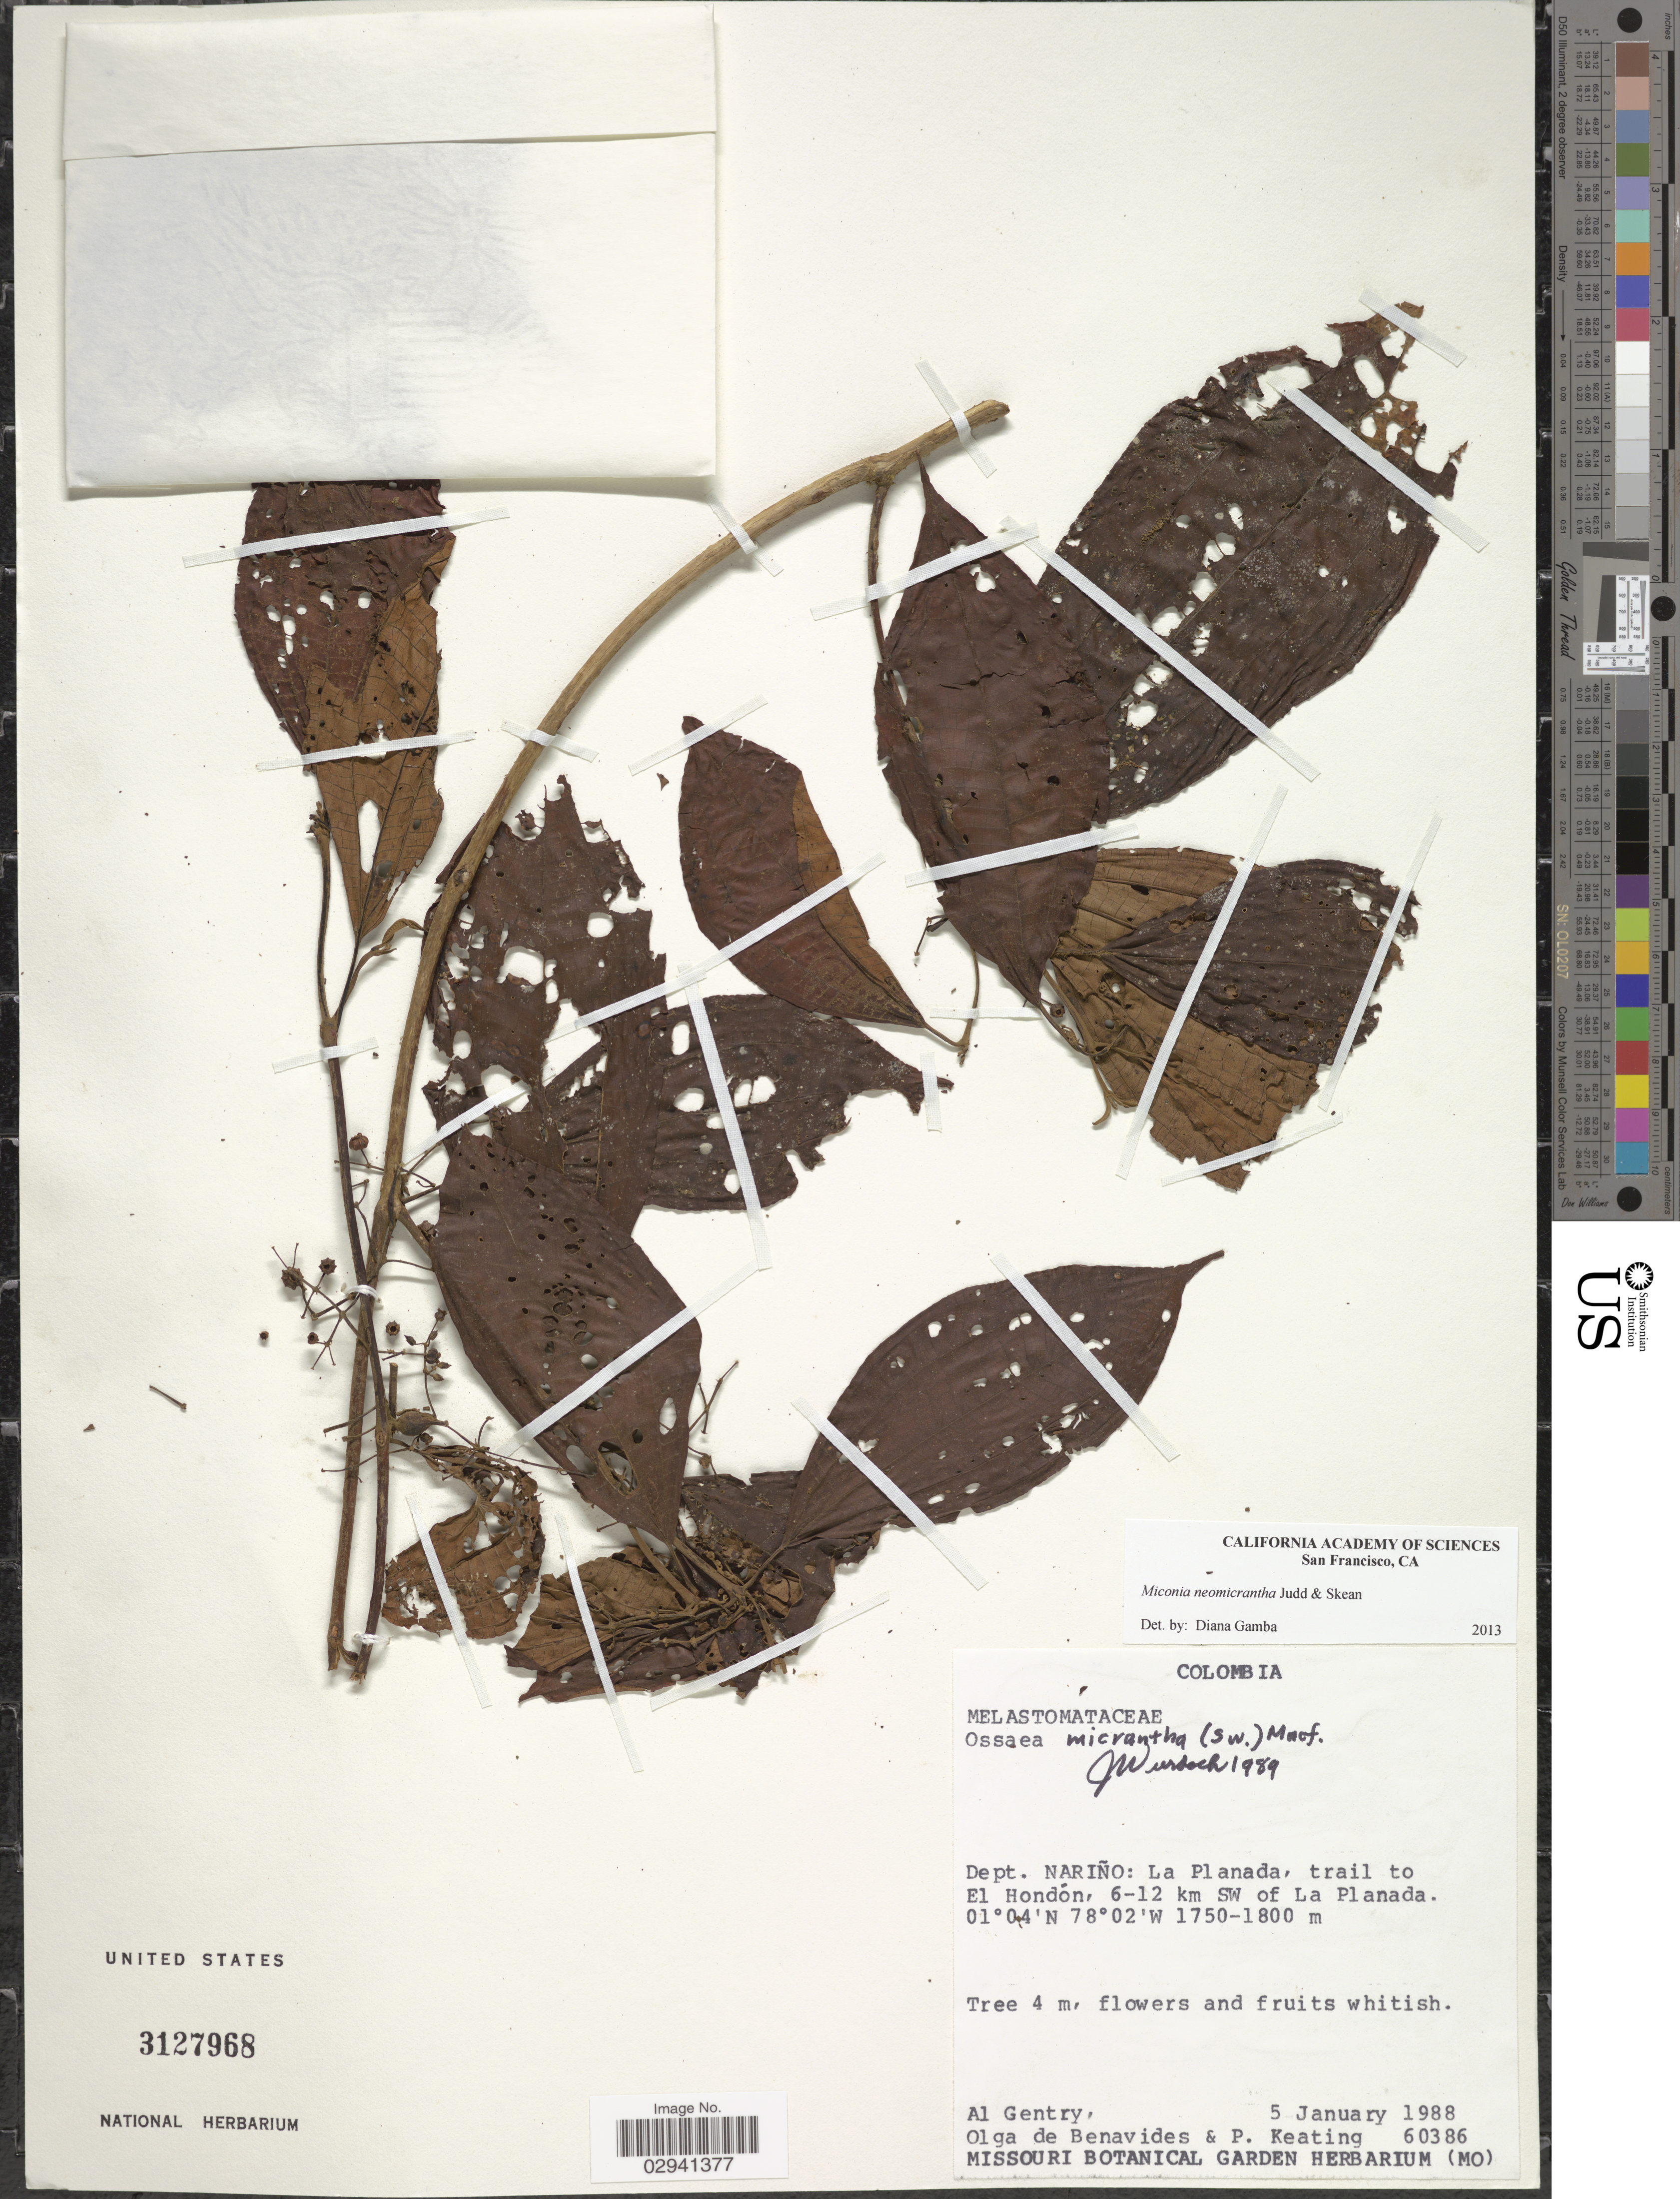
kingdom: Plantae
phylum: Tracheophyta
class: Magnoliopsida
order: Myrtales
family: Melastomataceae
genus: Miconia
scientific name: Miconia neomicrantha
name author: Judd & Skean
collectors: A. H. Gentry, Olga S. de Benavides & P. Keating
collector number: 60386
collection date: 1988-01-05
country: Colombia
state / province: Nariño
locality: Dept. Nariño, La Planada, trail to El Hondón, 6-12 km SW of La Planada.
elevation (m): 1750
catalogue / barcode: US 3127968